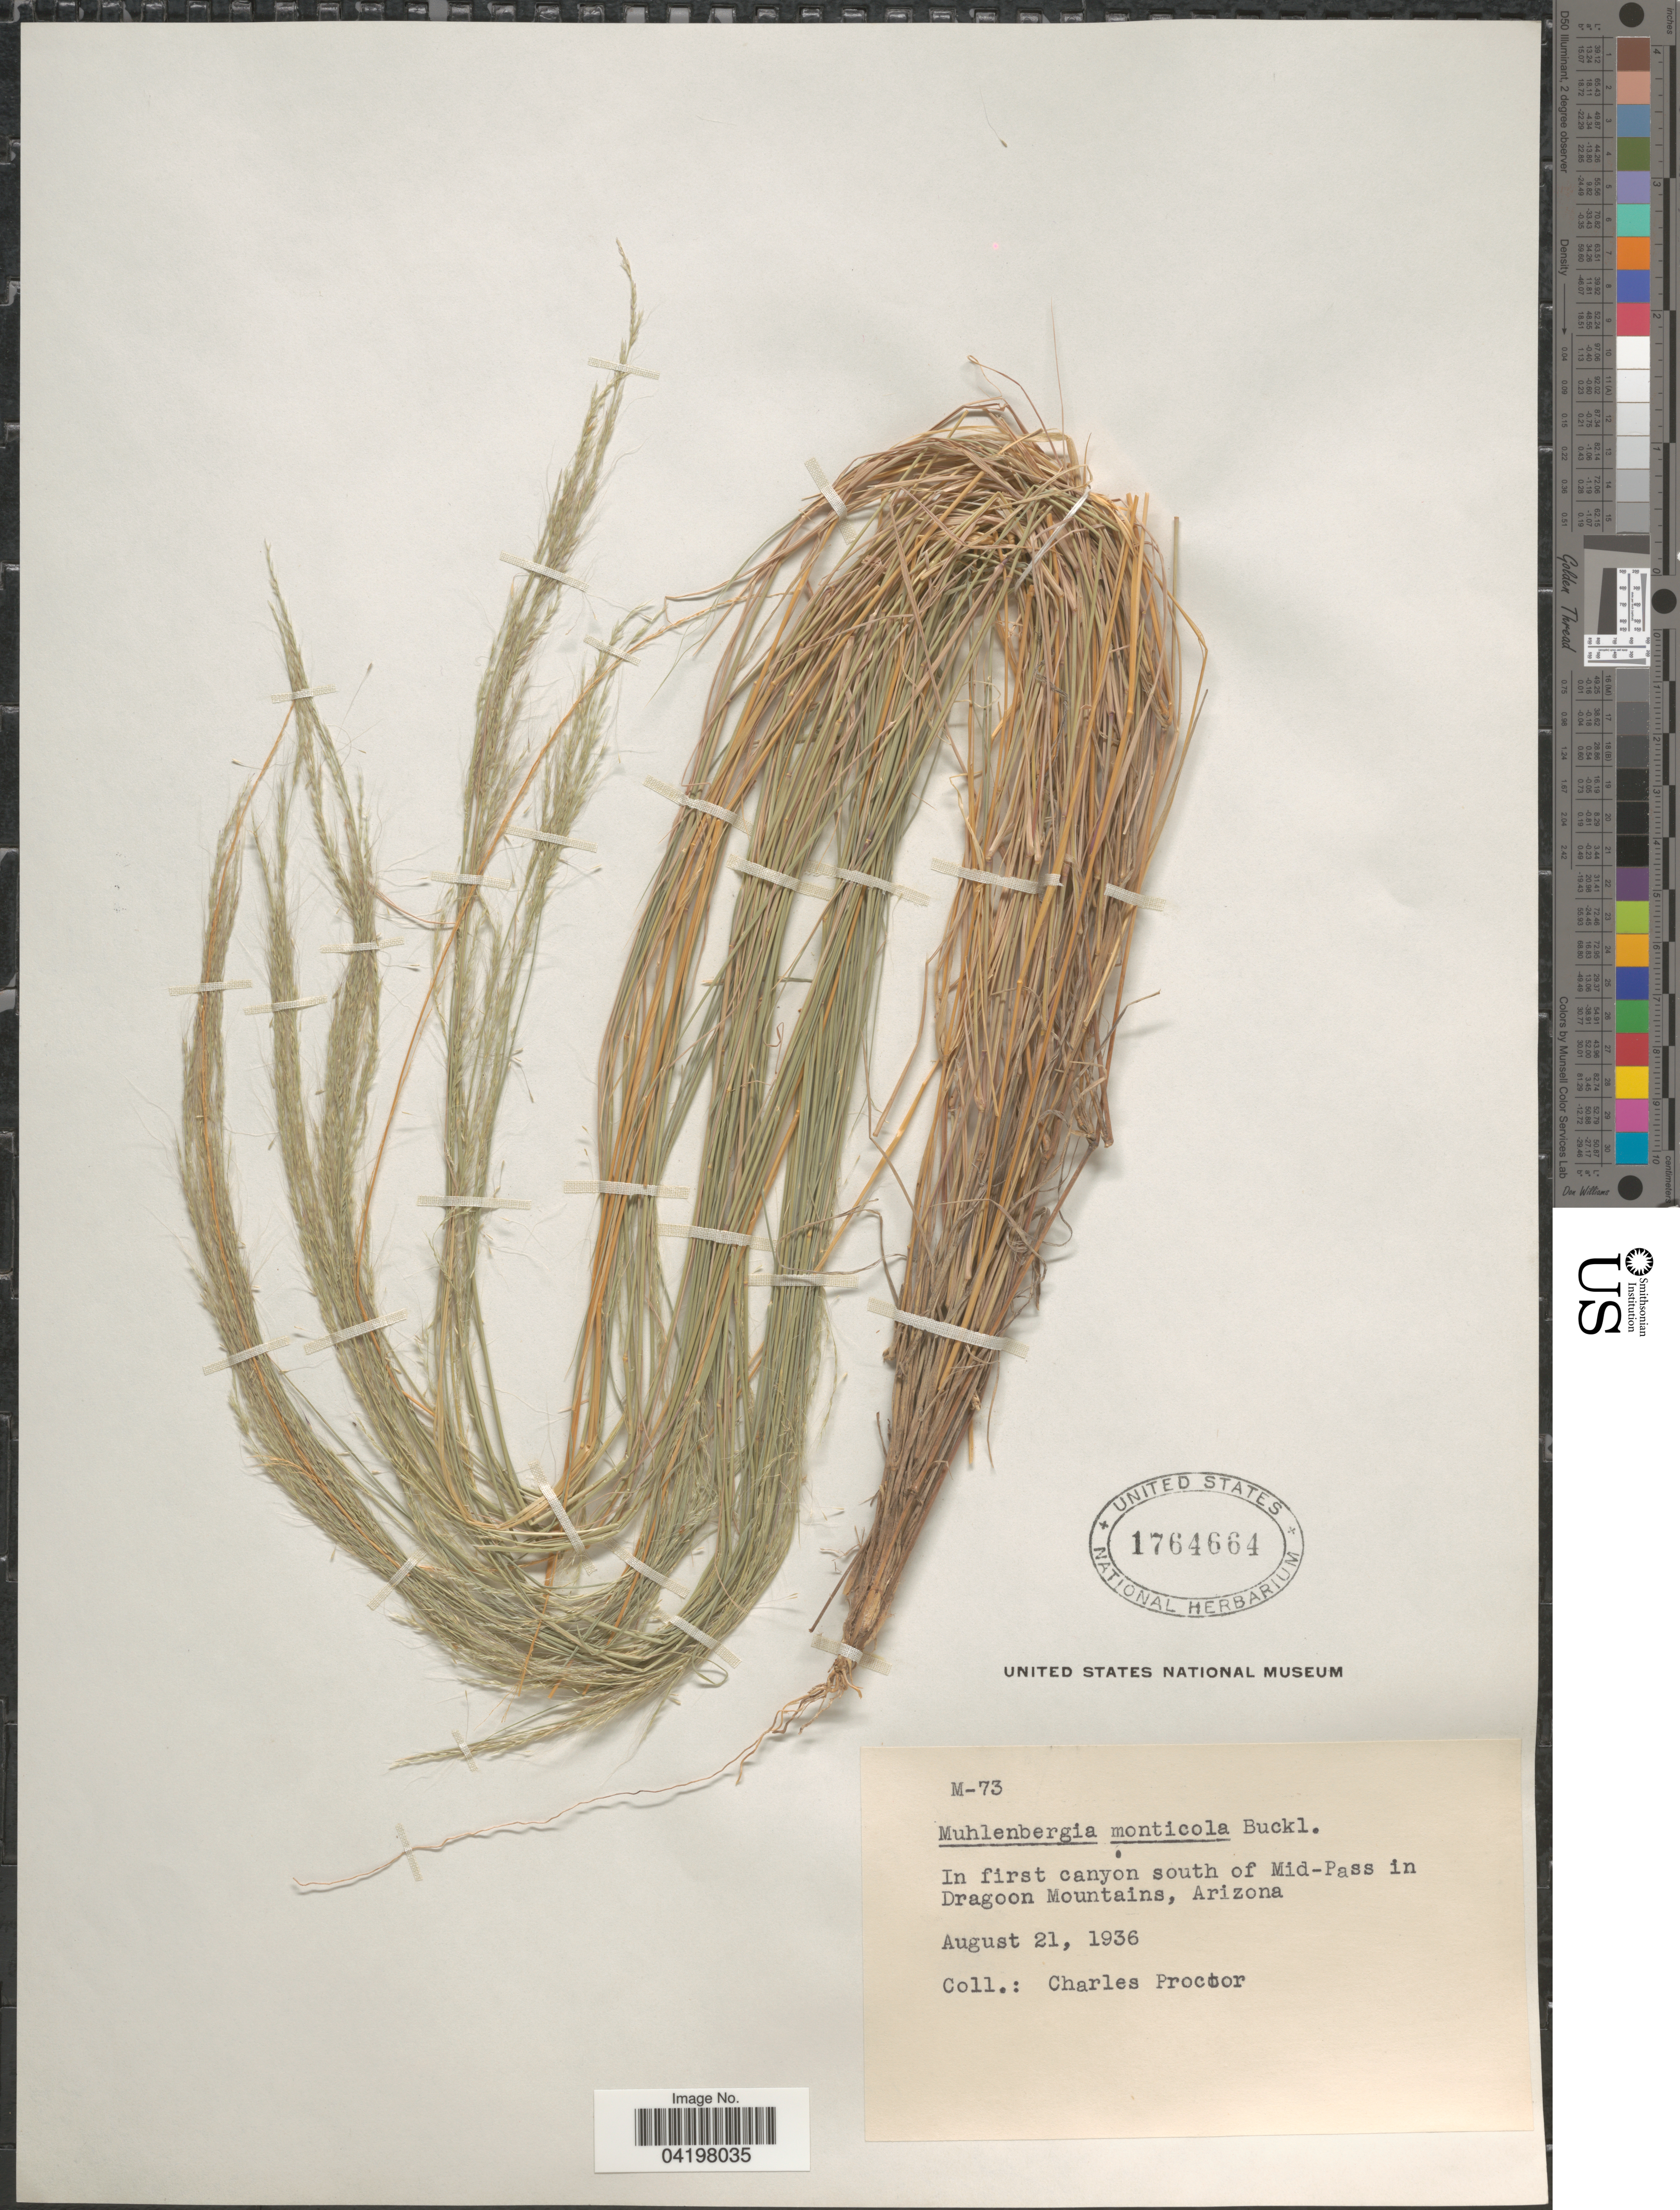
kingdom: Plantae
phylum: Tracheophyta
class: Liliopsida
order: Poales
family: Poaceae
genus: Muhlenbergia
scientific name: Muhlenbergia tenuifolia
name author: (Kunth) Kunth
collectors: C. Proctor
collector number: M-73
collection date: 1936-08-21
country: United States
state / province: Arizona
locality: In first canyon south of Mid-Pass in Dragoon Mountains.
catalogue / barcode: US 1764664